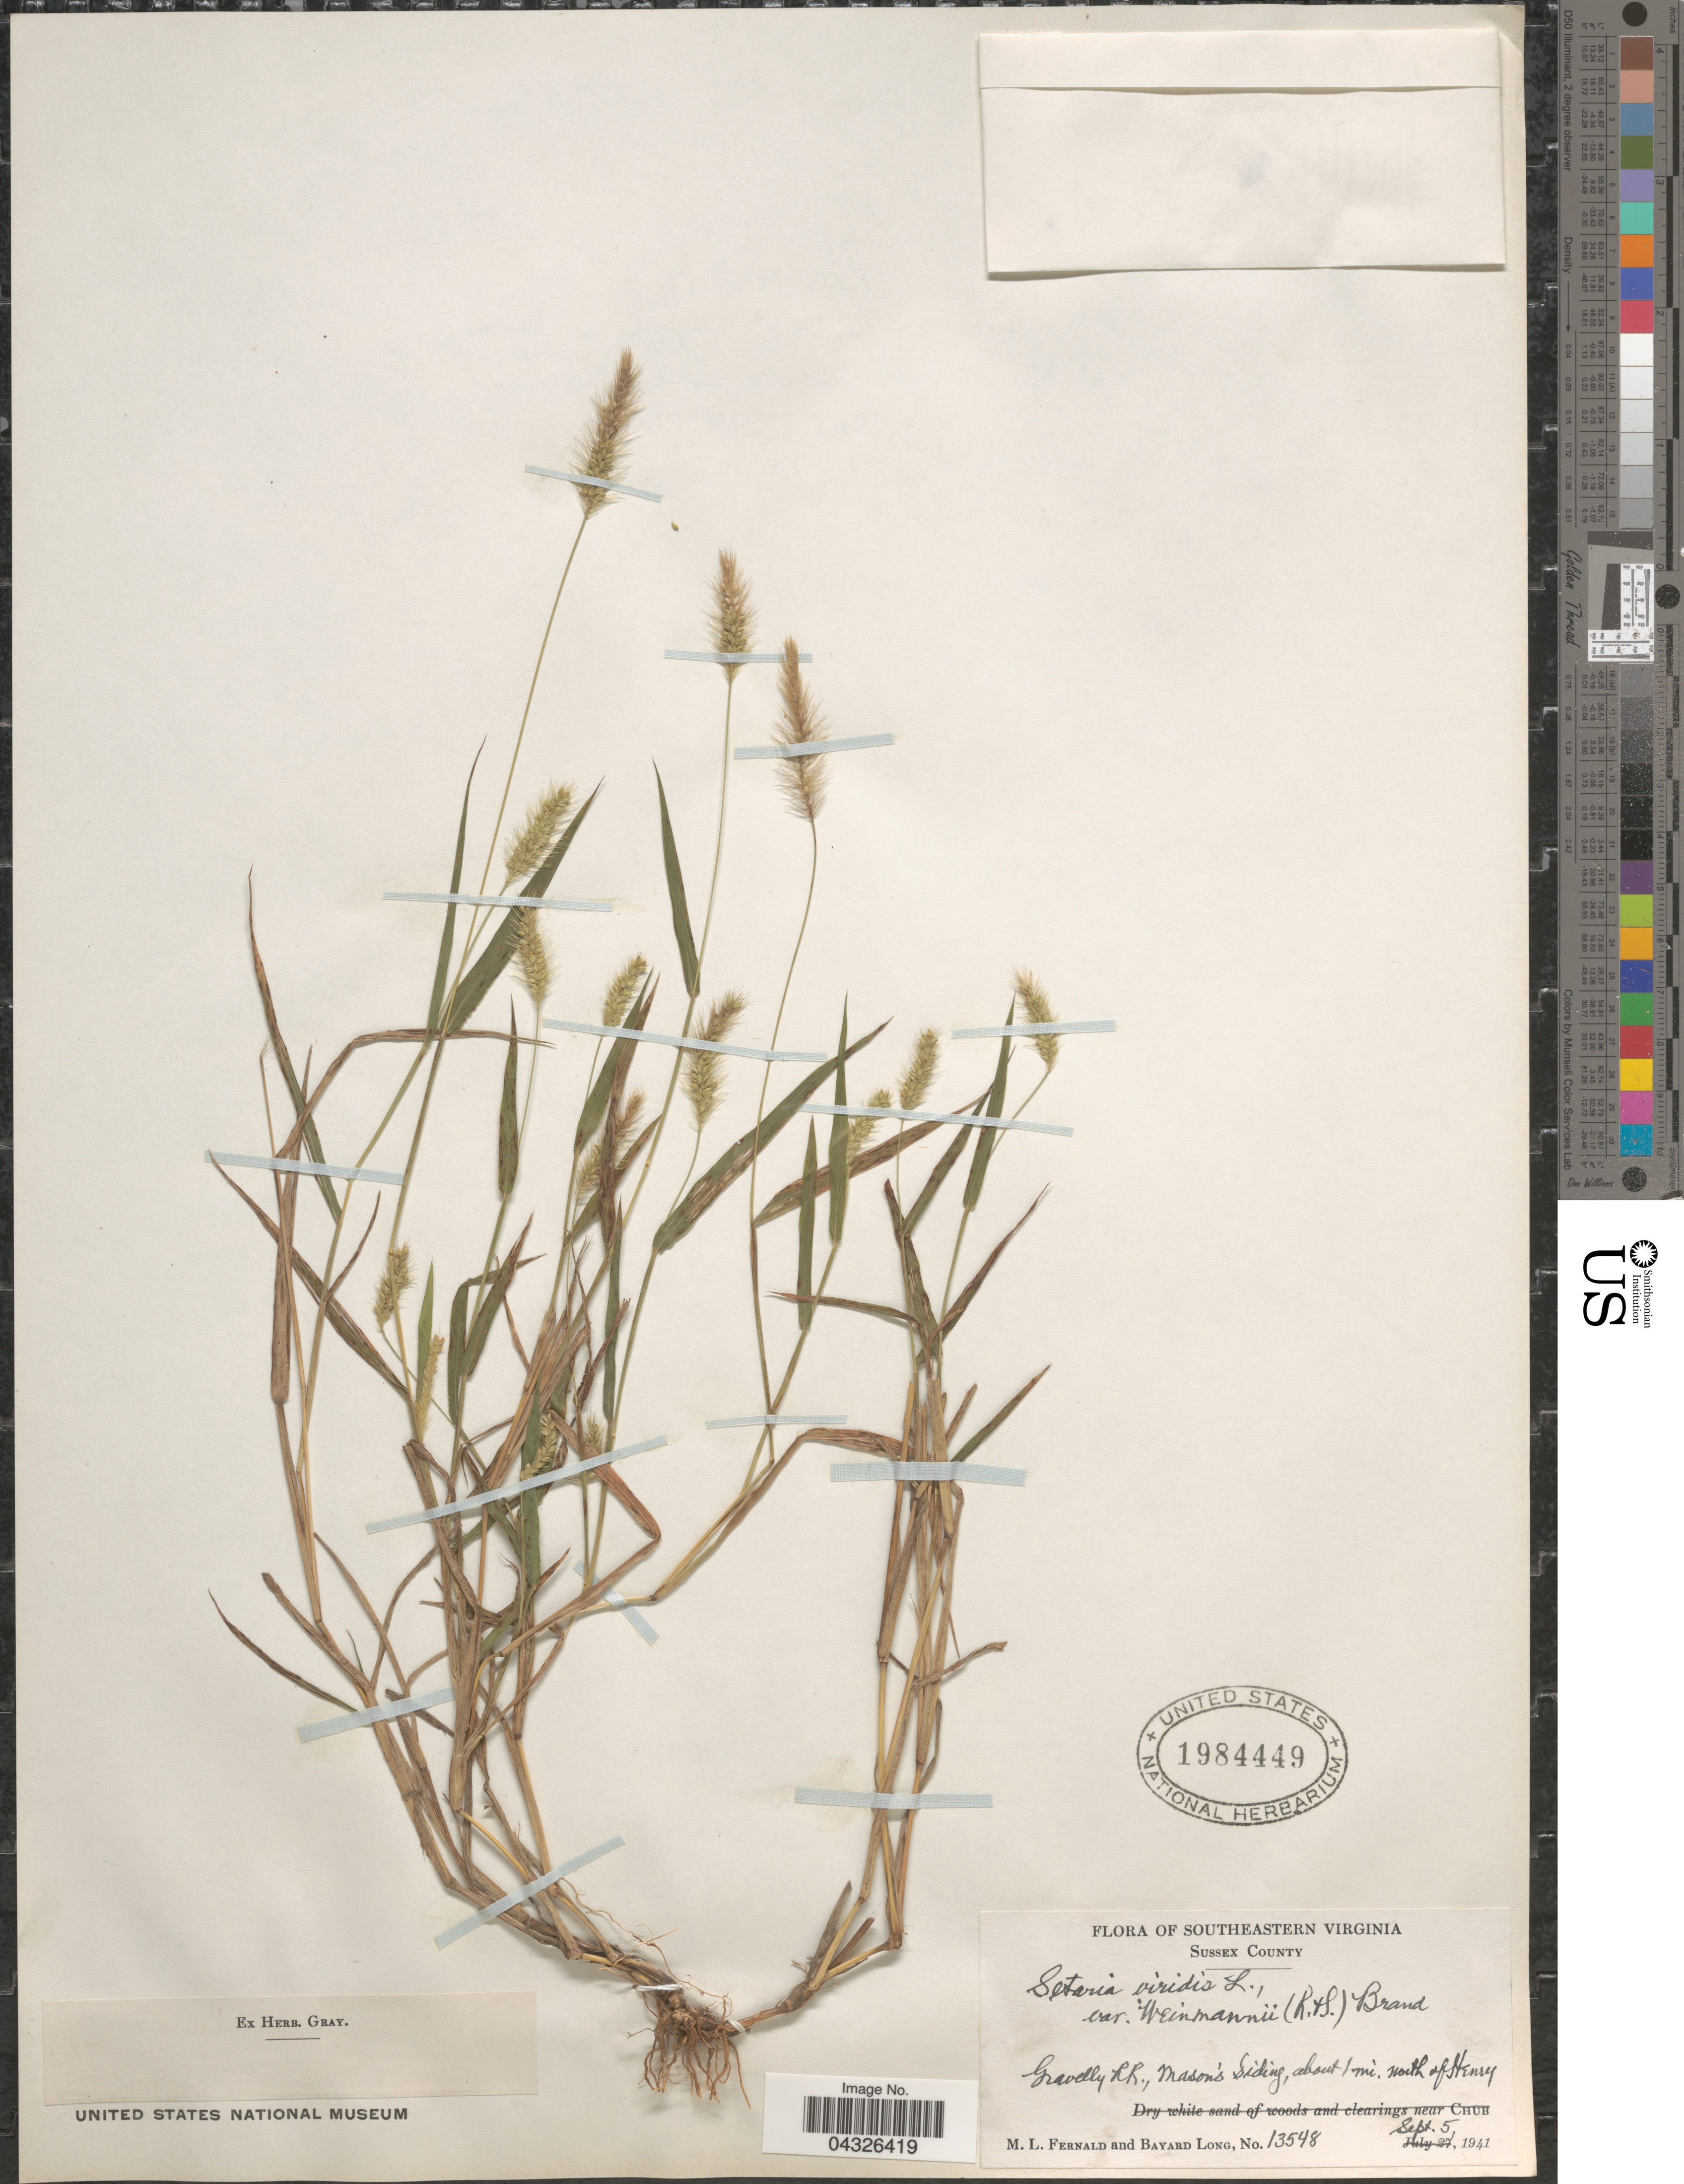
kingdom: Plantae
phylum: Tracheophyta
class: Liliopsida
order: Poales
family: Poaceae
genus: Setaria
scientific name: Setaria viridis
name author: (L.) P. Beauv.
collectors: M. L. Fernald & B. Long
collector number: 13548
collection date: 1941-09-05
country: United States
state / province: Virginia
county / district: Sussex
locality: Southeastern Virginia. Sussex County. Gravelly RR., Mason's Siding, about 1 mi. north of Henry.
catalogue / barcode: US 1984449